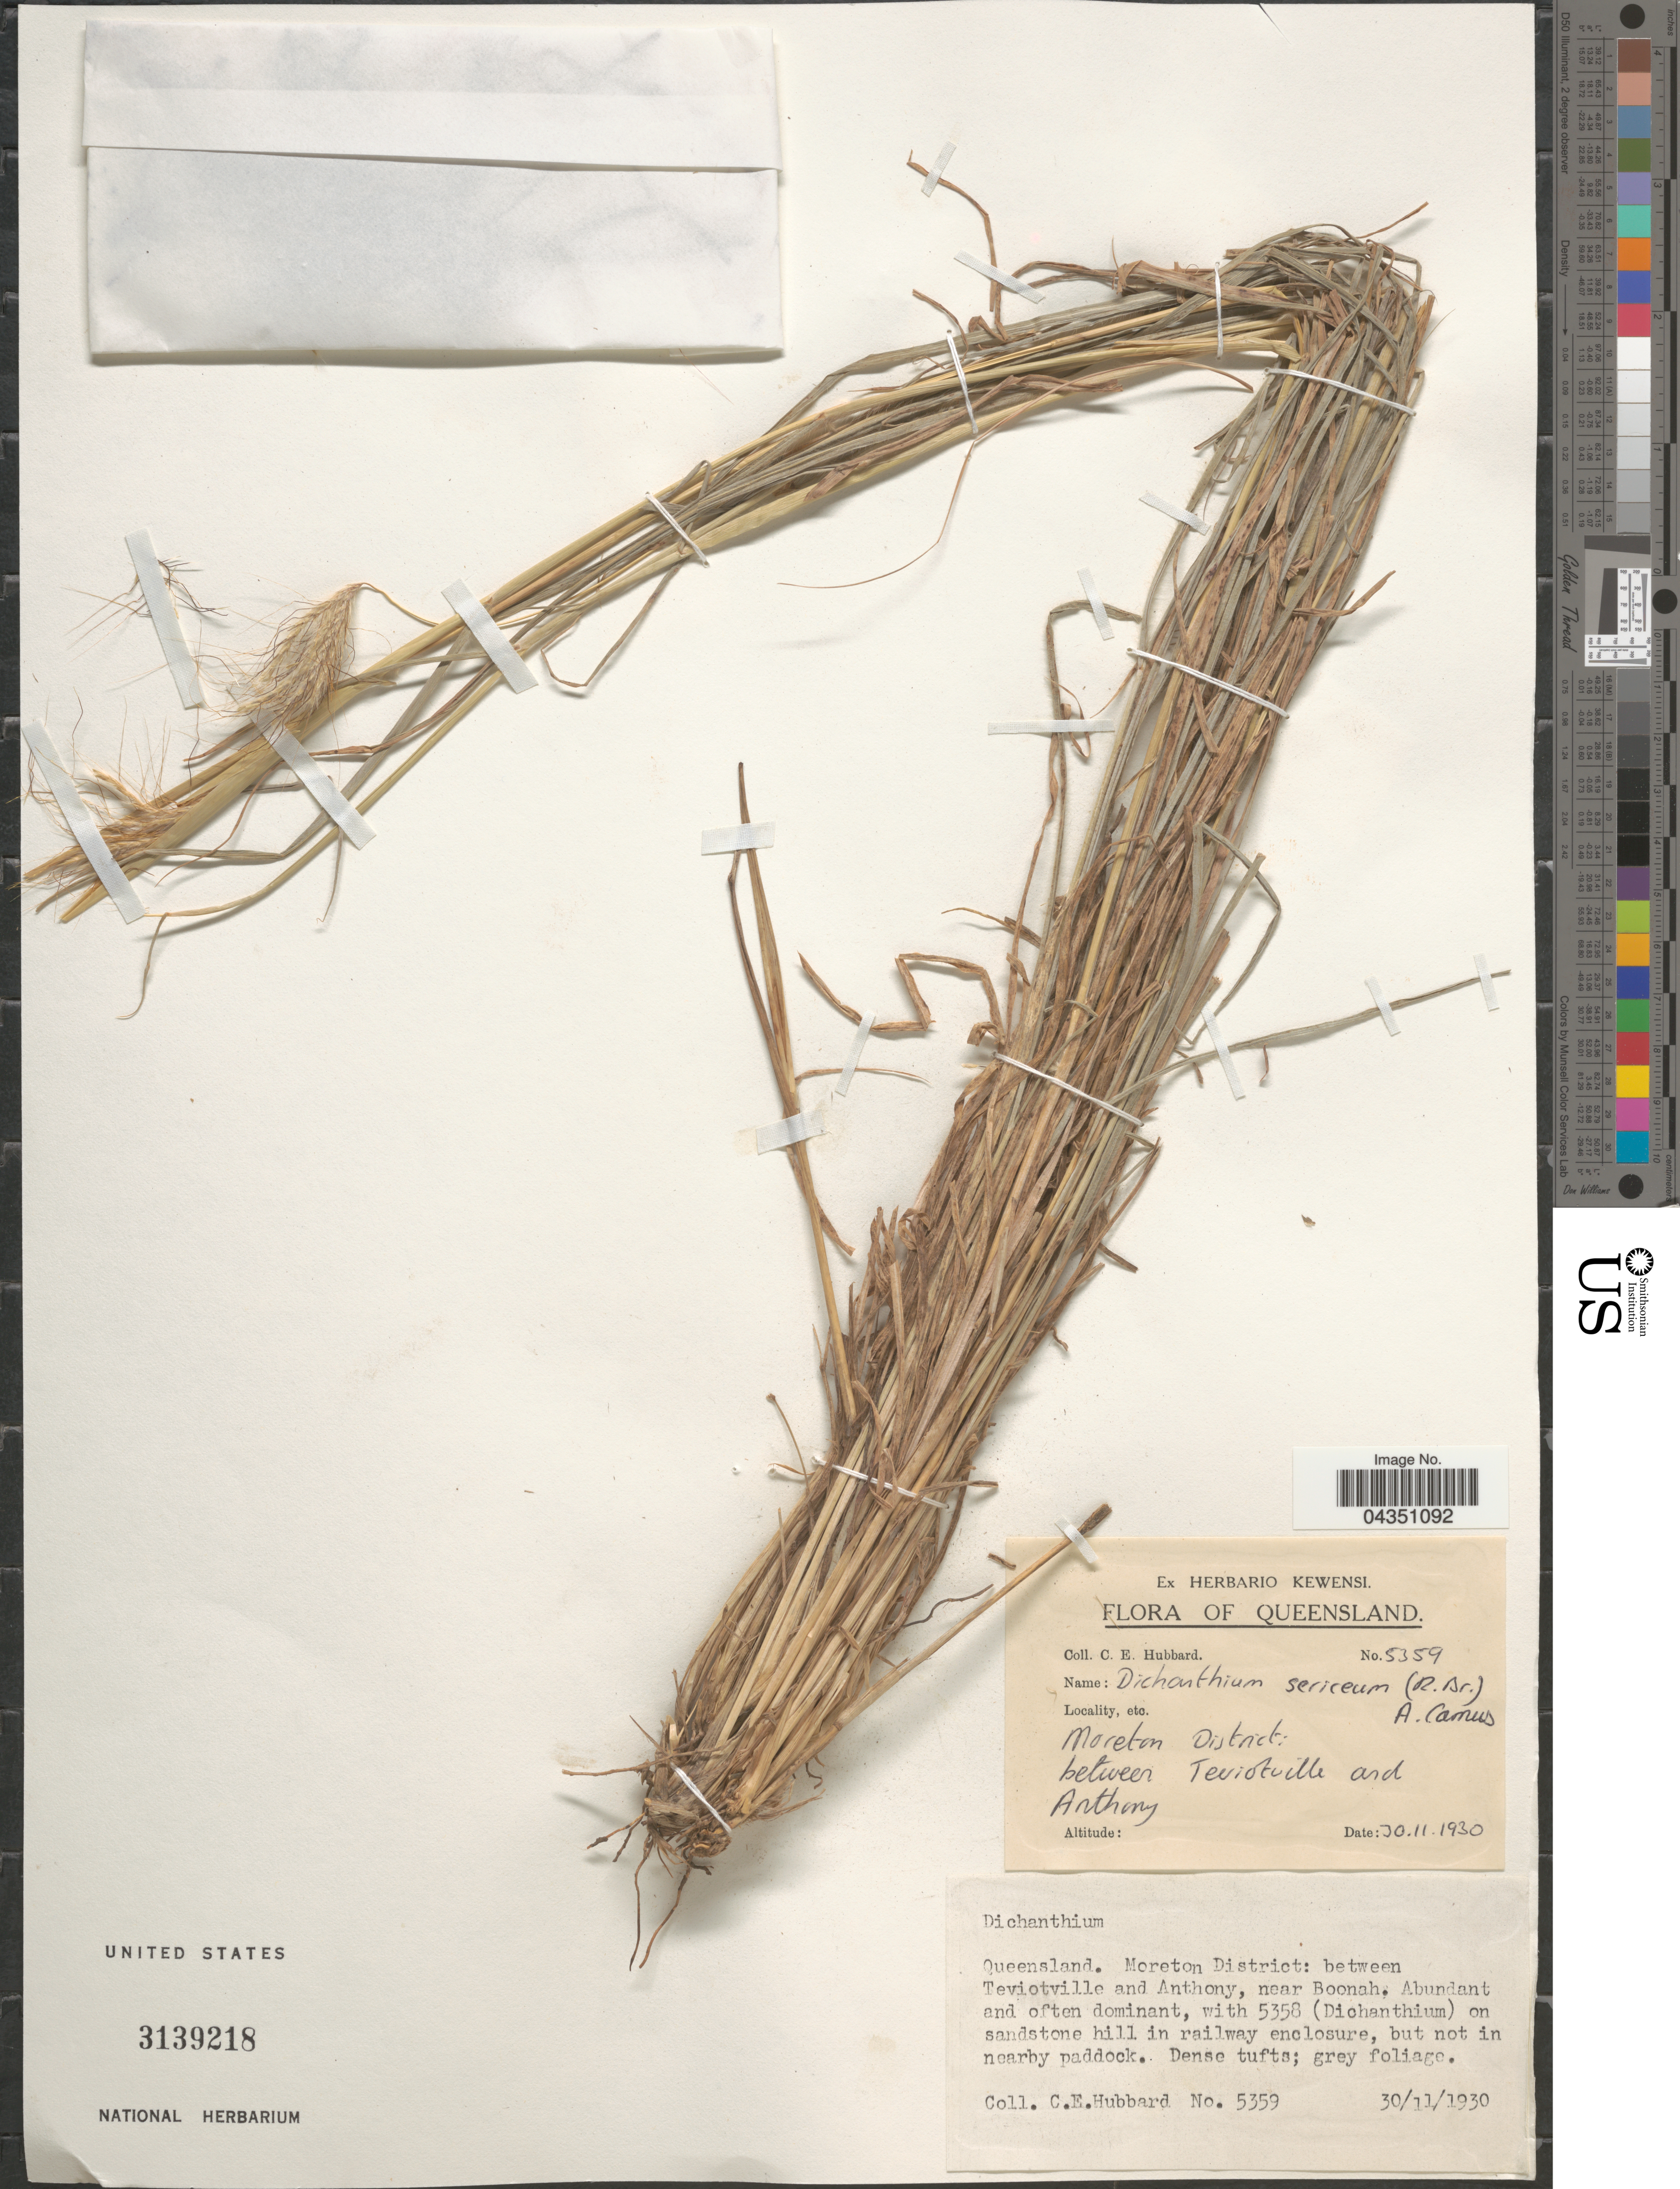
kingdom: Plantae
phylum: Tracheophyta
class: Liliopsida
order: Poales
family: Poaceae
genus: Dichanthium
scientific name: Dichanthium sericeum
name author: (R. Br.) A. Camus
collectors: C. E. Hubbard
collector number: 5359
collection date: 1930-11-30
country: Australia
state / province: Queensland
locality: Moreton District: between Teviotville and Anthony, near Boonah.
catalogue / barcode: US 3139218